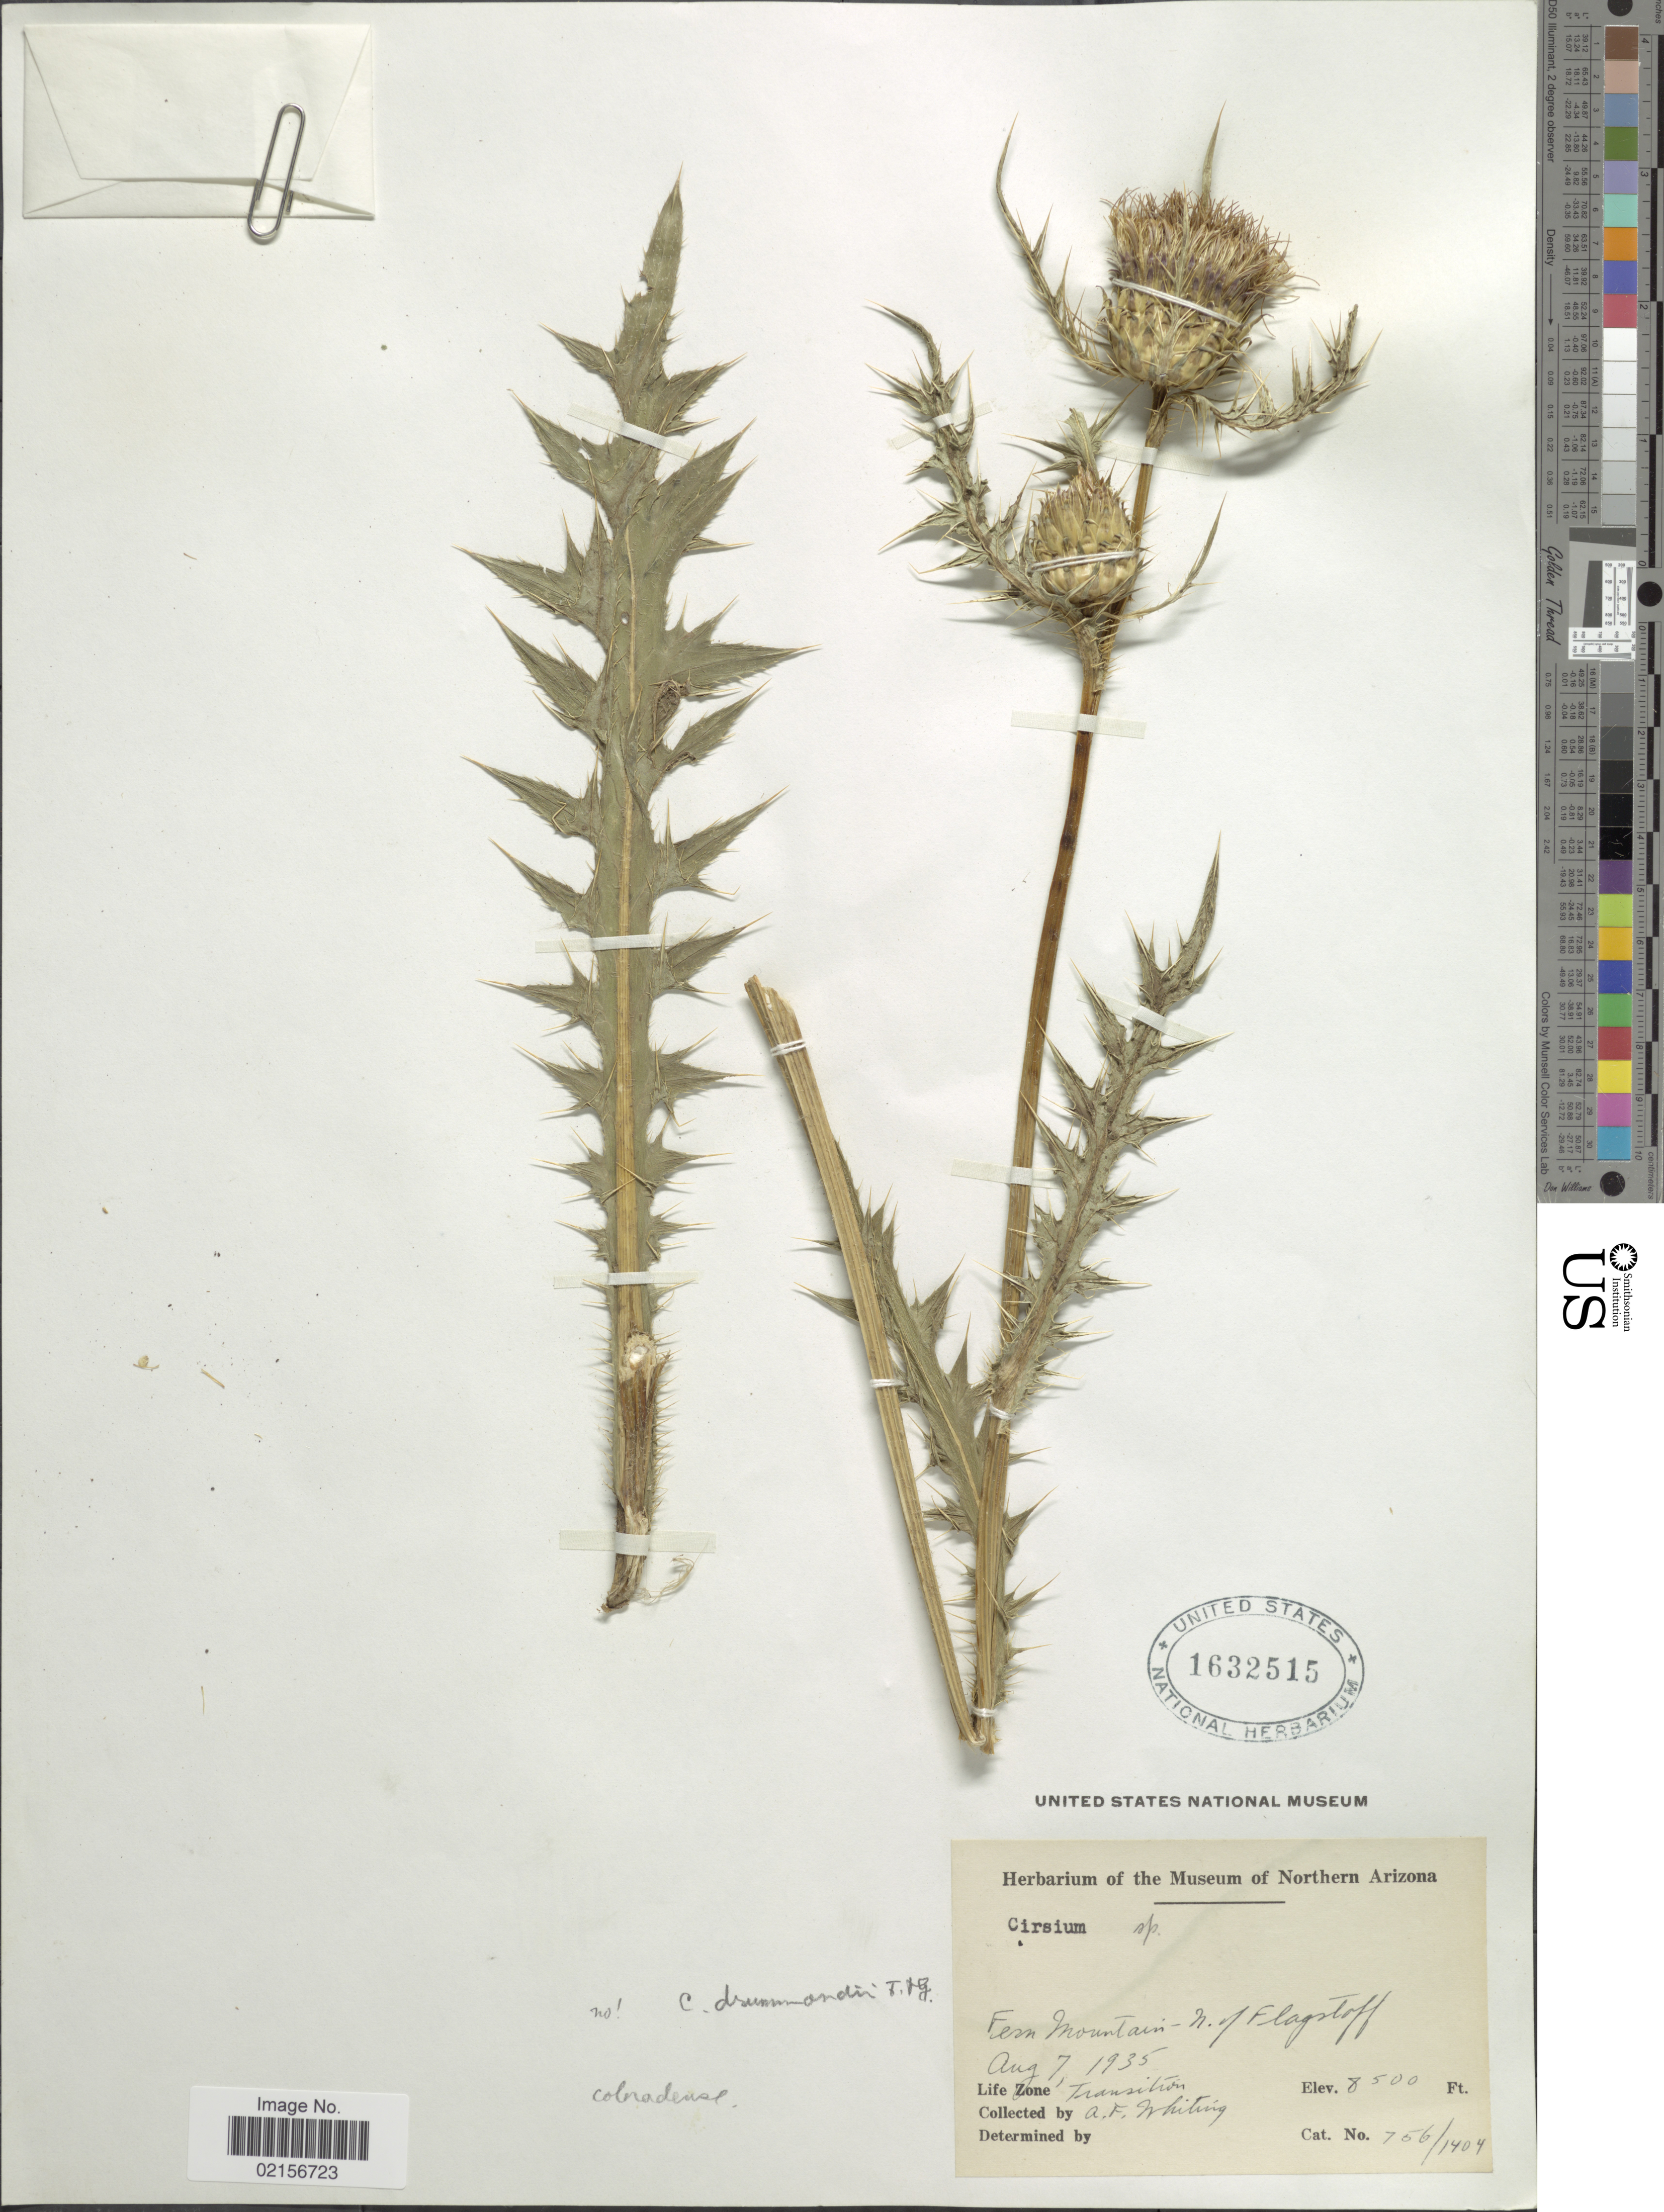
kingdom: Plantae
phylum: Tracheophyta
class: Magnoliopsida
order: Asterales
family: Asteraceae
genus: Cirsium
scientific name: Cirsium scariosum var. coloradense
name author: (Rydb.) D.J. Keil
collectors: A. F. Whiting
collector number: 756/1404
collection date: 1935-08-07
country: United States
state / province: Arizona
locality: Fern Mountain- N. of Flagstaff, Life Zone Transition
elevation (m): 2591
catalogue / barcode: US 1632515